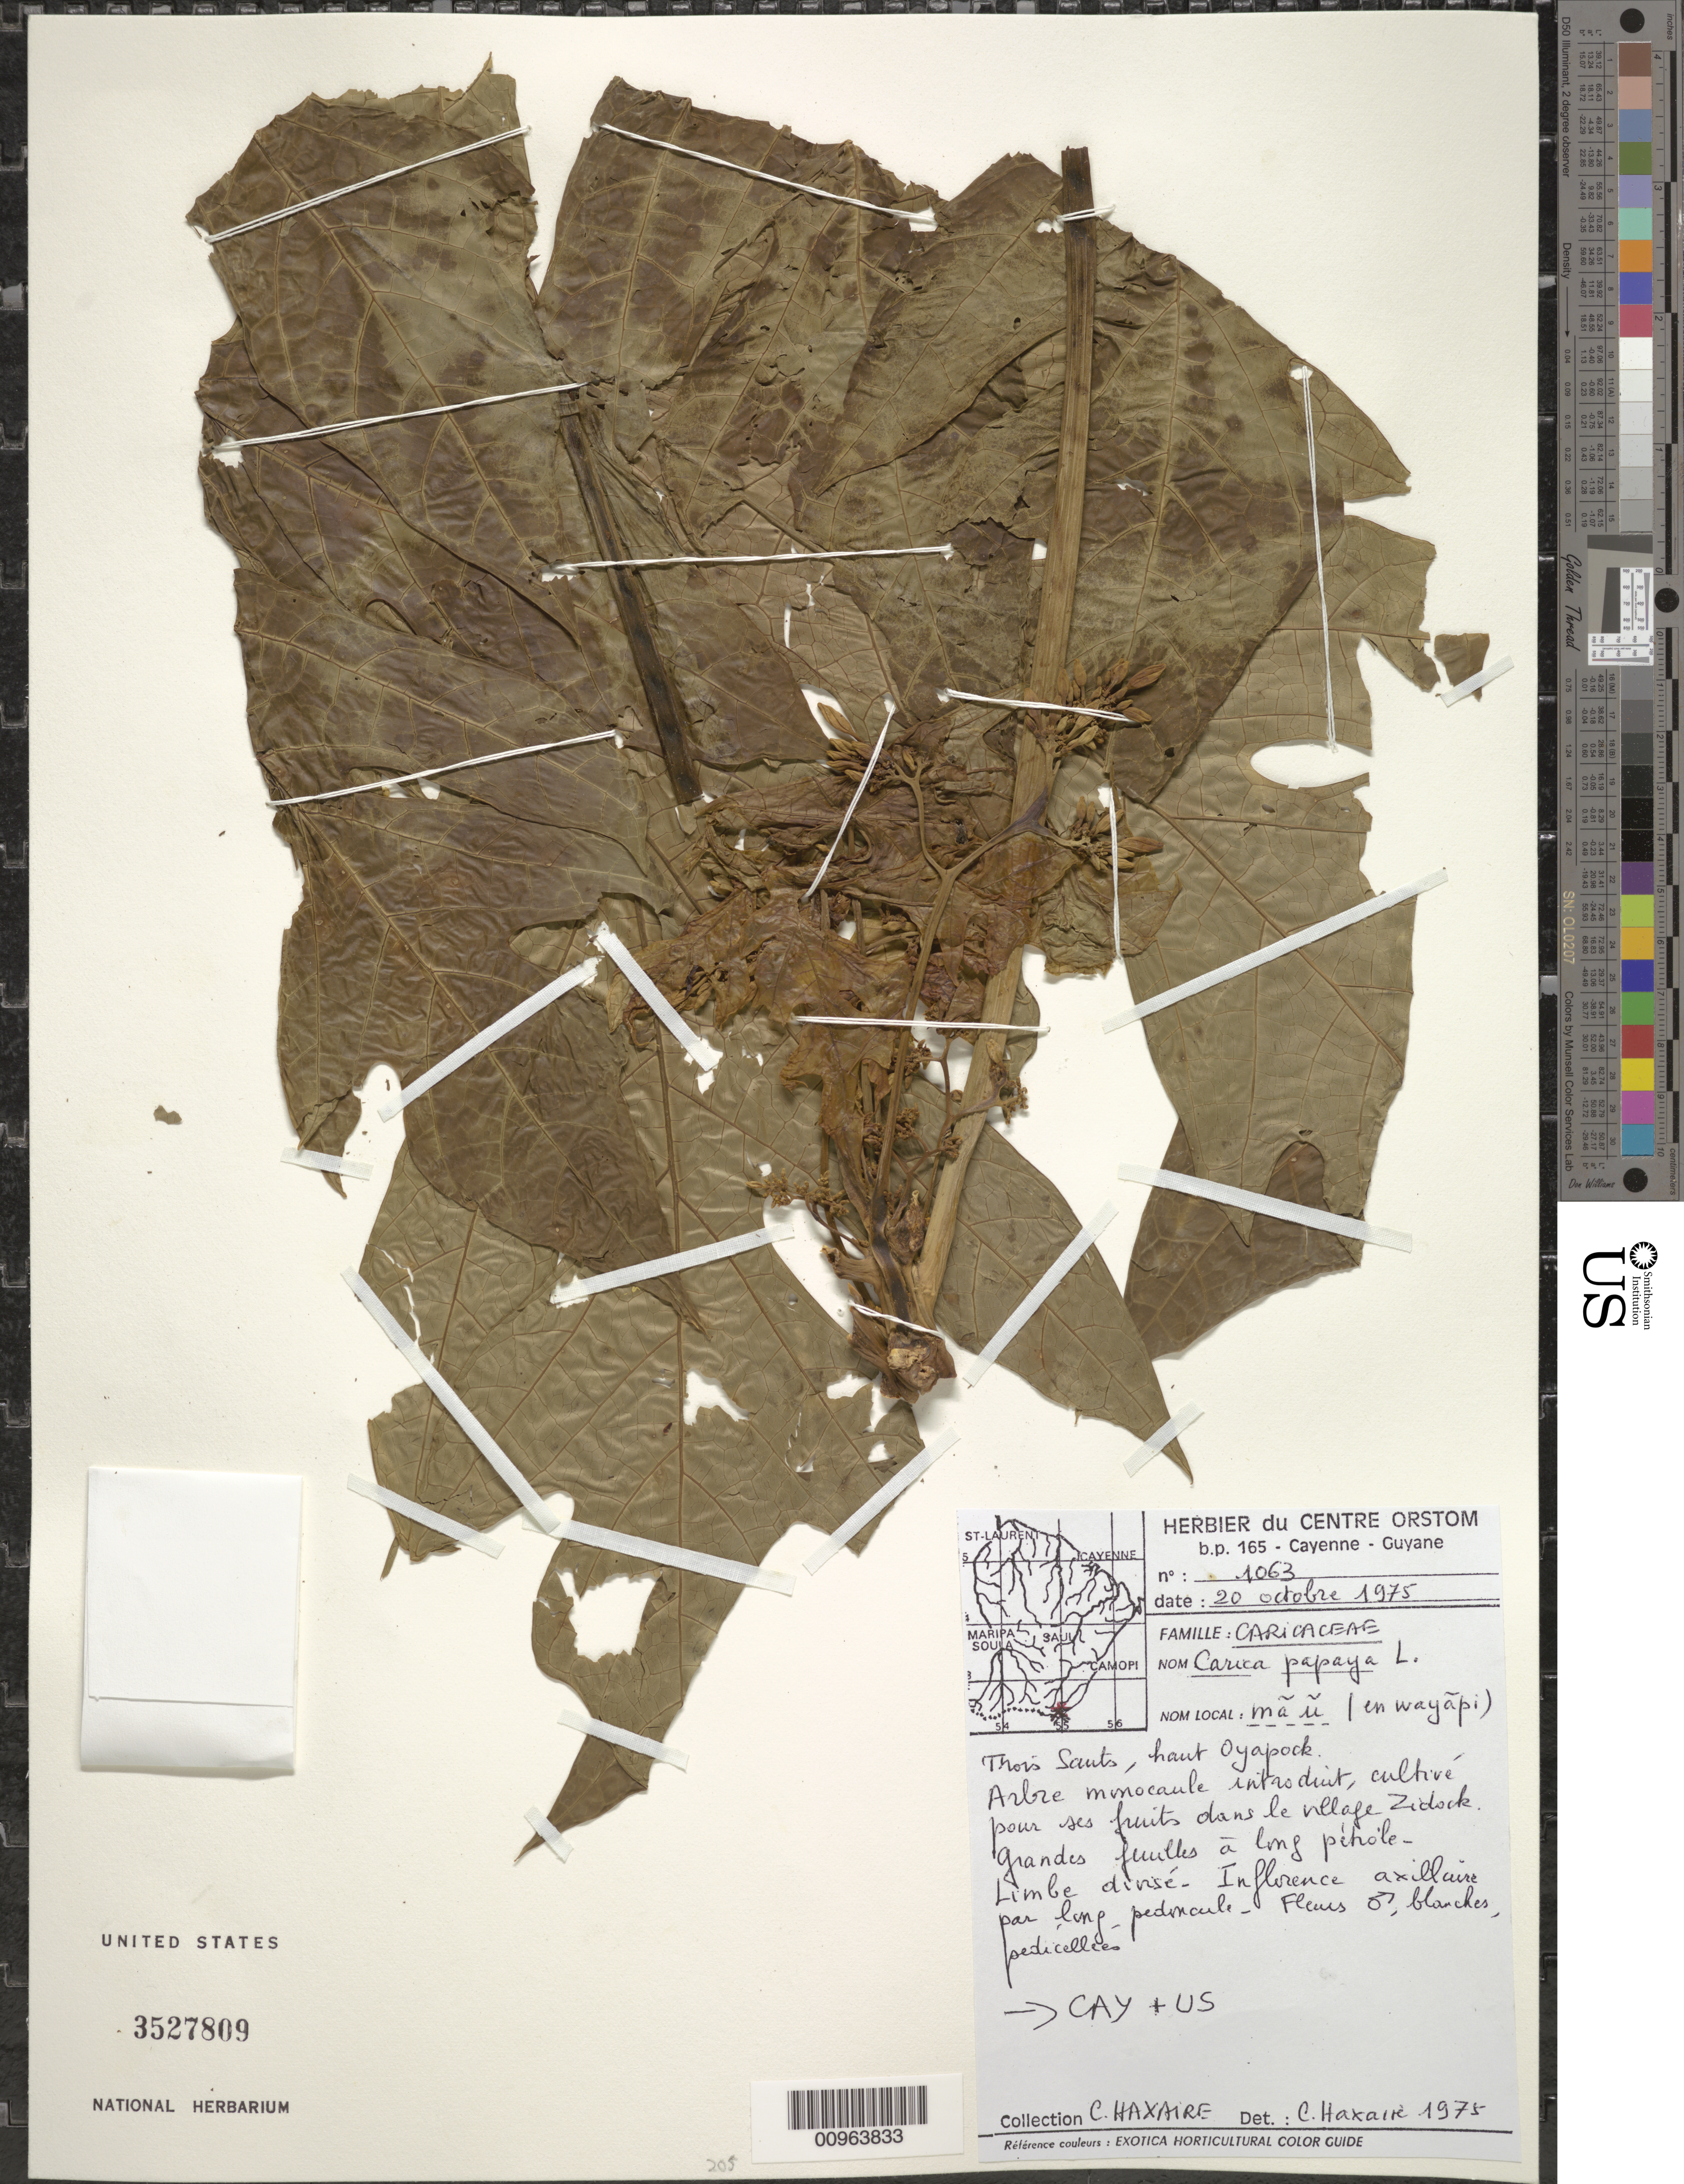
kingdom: Plantae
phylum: Tracheophyta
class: Magnoliopsida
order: Brassicales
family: Caricaceae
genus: Carica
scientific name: Carica papaya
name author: L.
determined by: Haxaire, C.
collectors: C. Haxaire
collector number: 1063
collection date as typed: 20-Oct-75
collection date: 1975-10-20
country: French Guiana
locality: Trois Sauts, haut Oyapock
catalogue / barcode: US 3527809